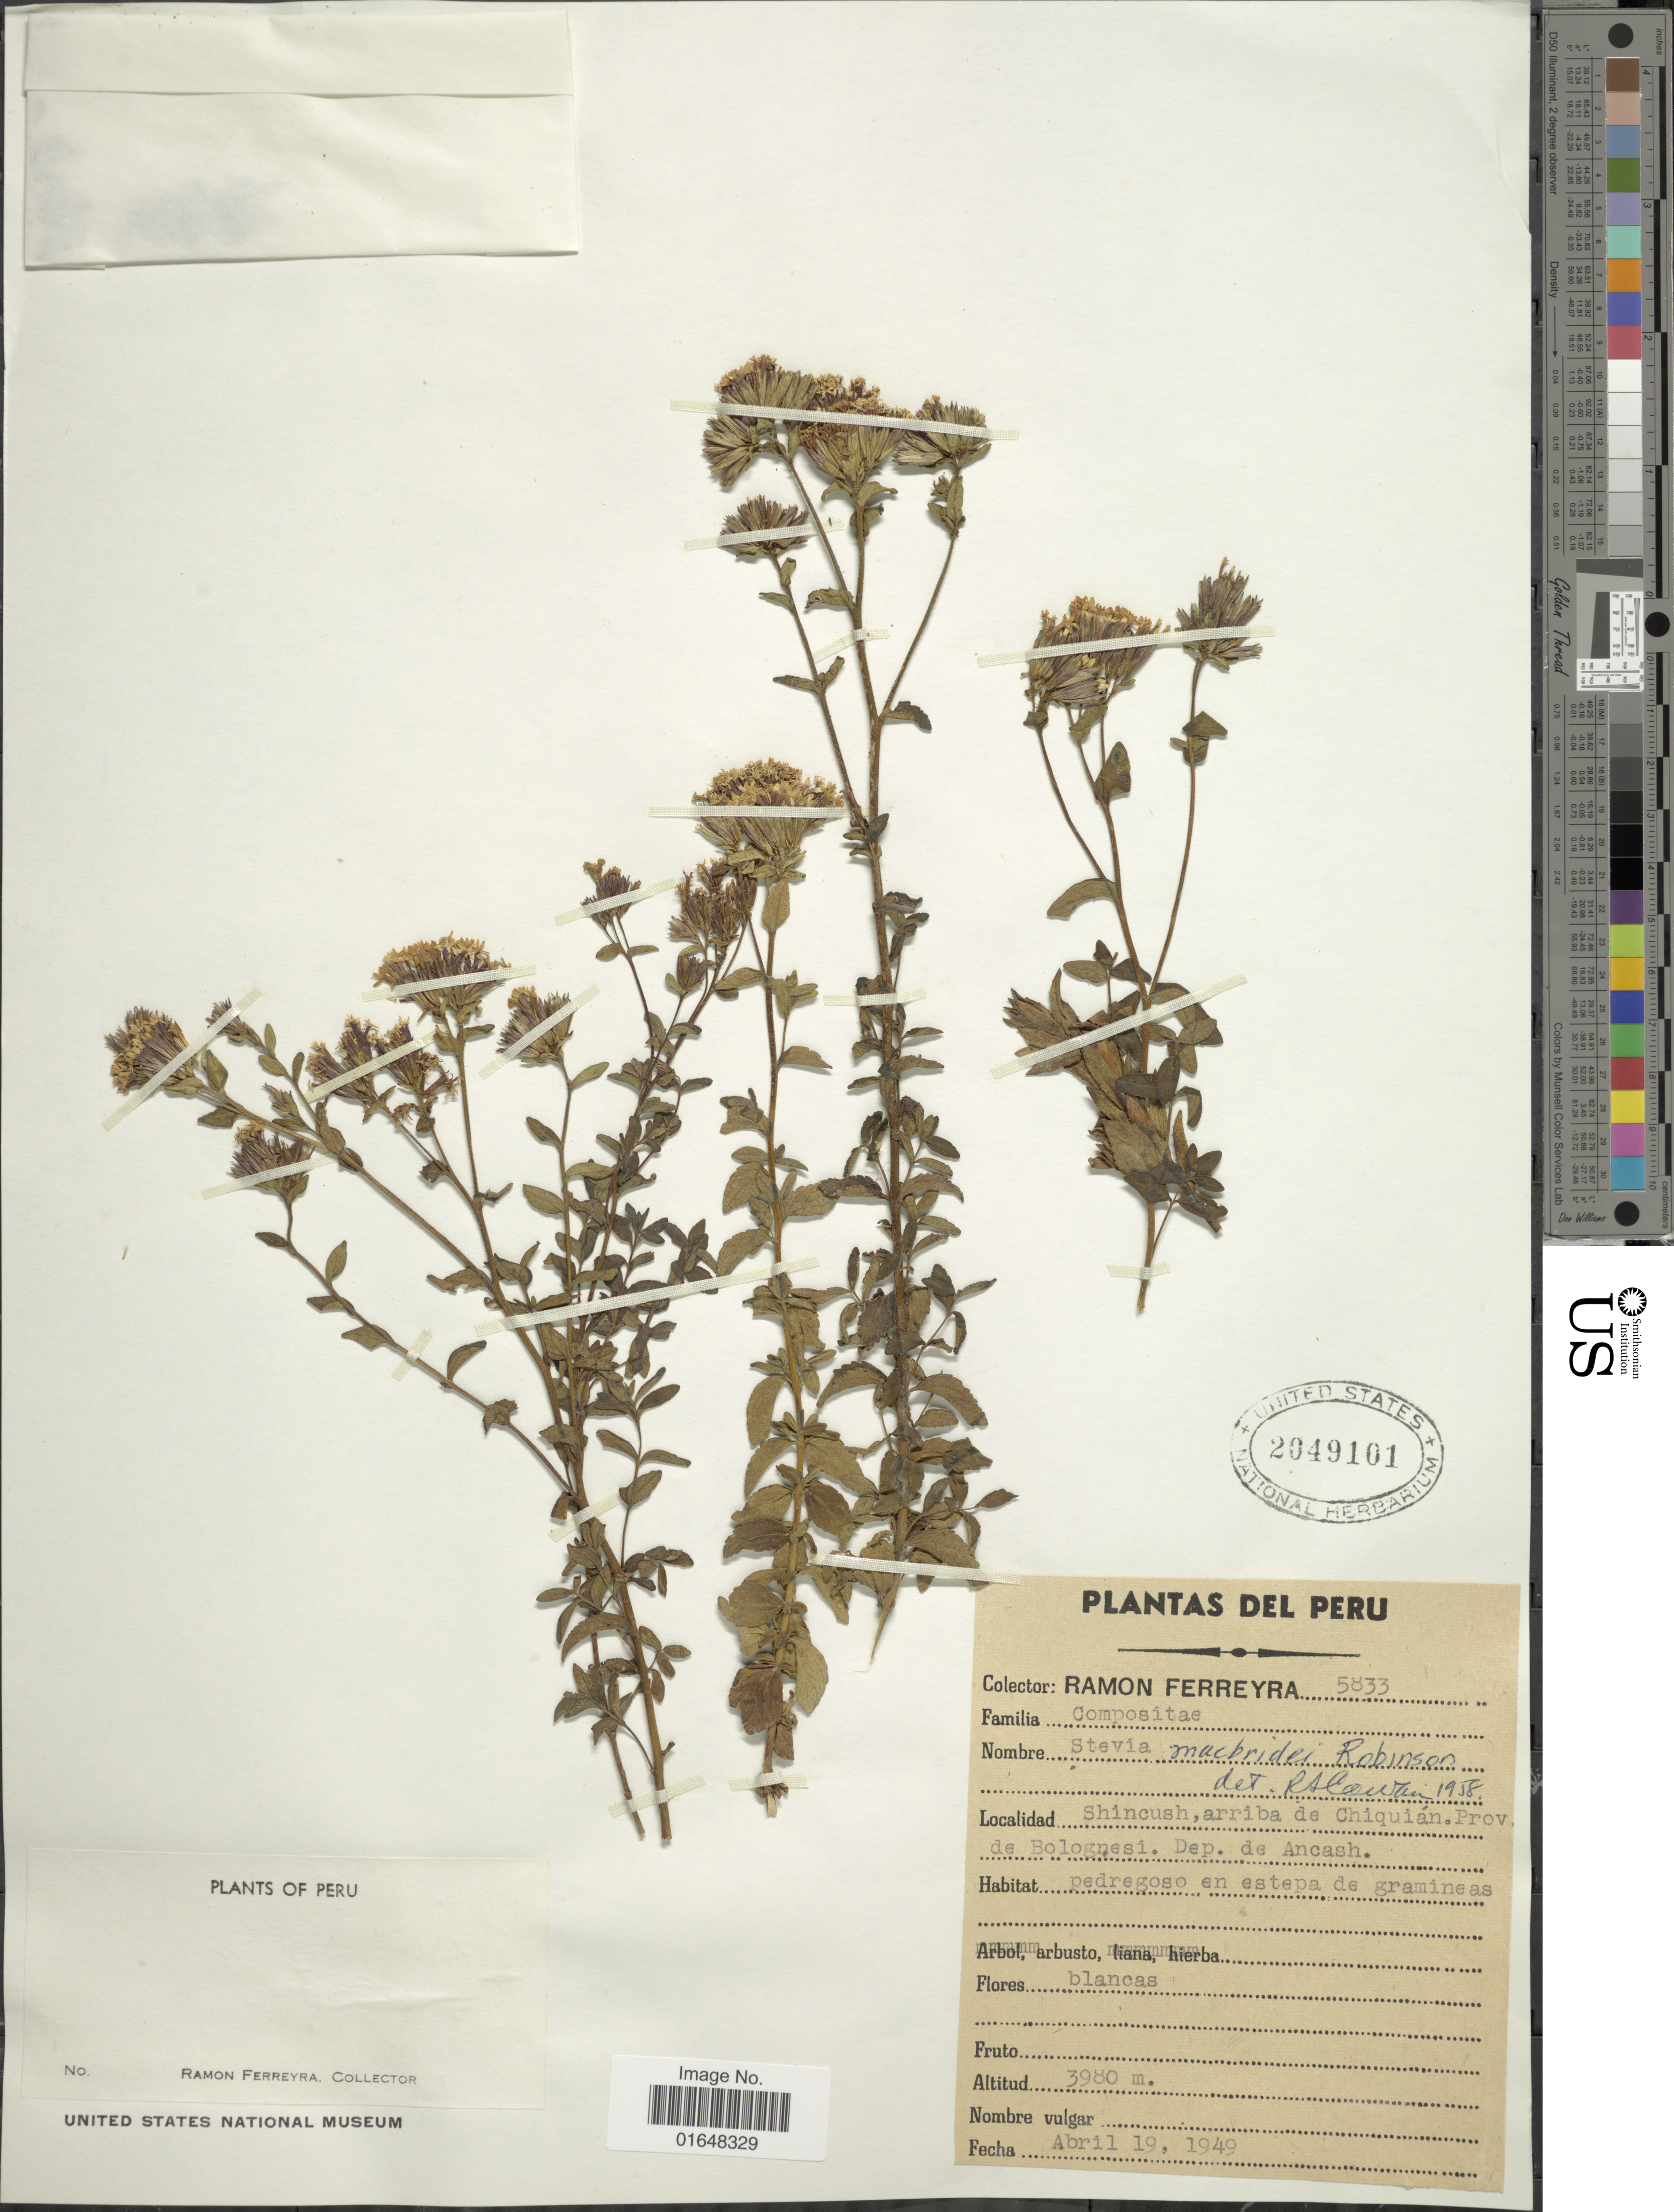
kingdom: Plantae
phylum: Tracheophyta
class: Magnoliopsida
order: Asterales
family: Asteraceae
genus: Stevia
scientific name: Stevia macbridei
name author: B.L. Rob.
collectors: R. A. Ferreyra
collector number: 5833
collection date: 1949-04-19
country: Peru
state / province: Ancash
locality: Shincush, arriba de Chiquián. Prov. de Bolognesi. Dep. de Ancash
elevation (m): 3980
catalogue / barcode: US 2049101